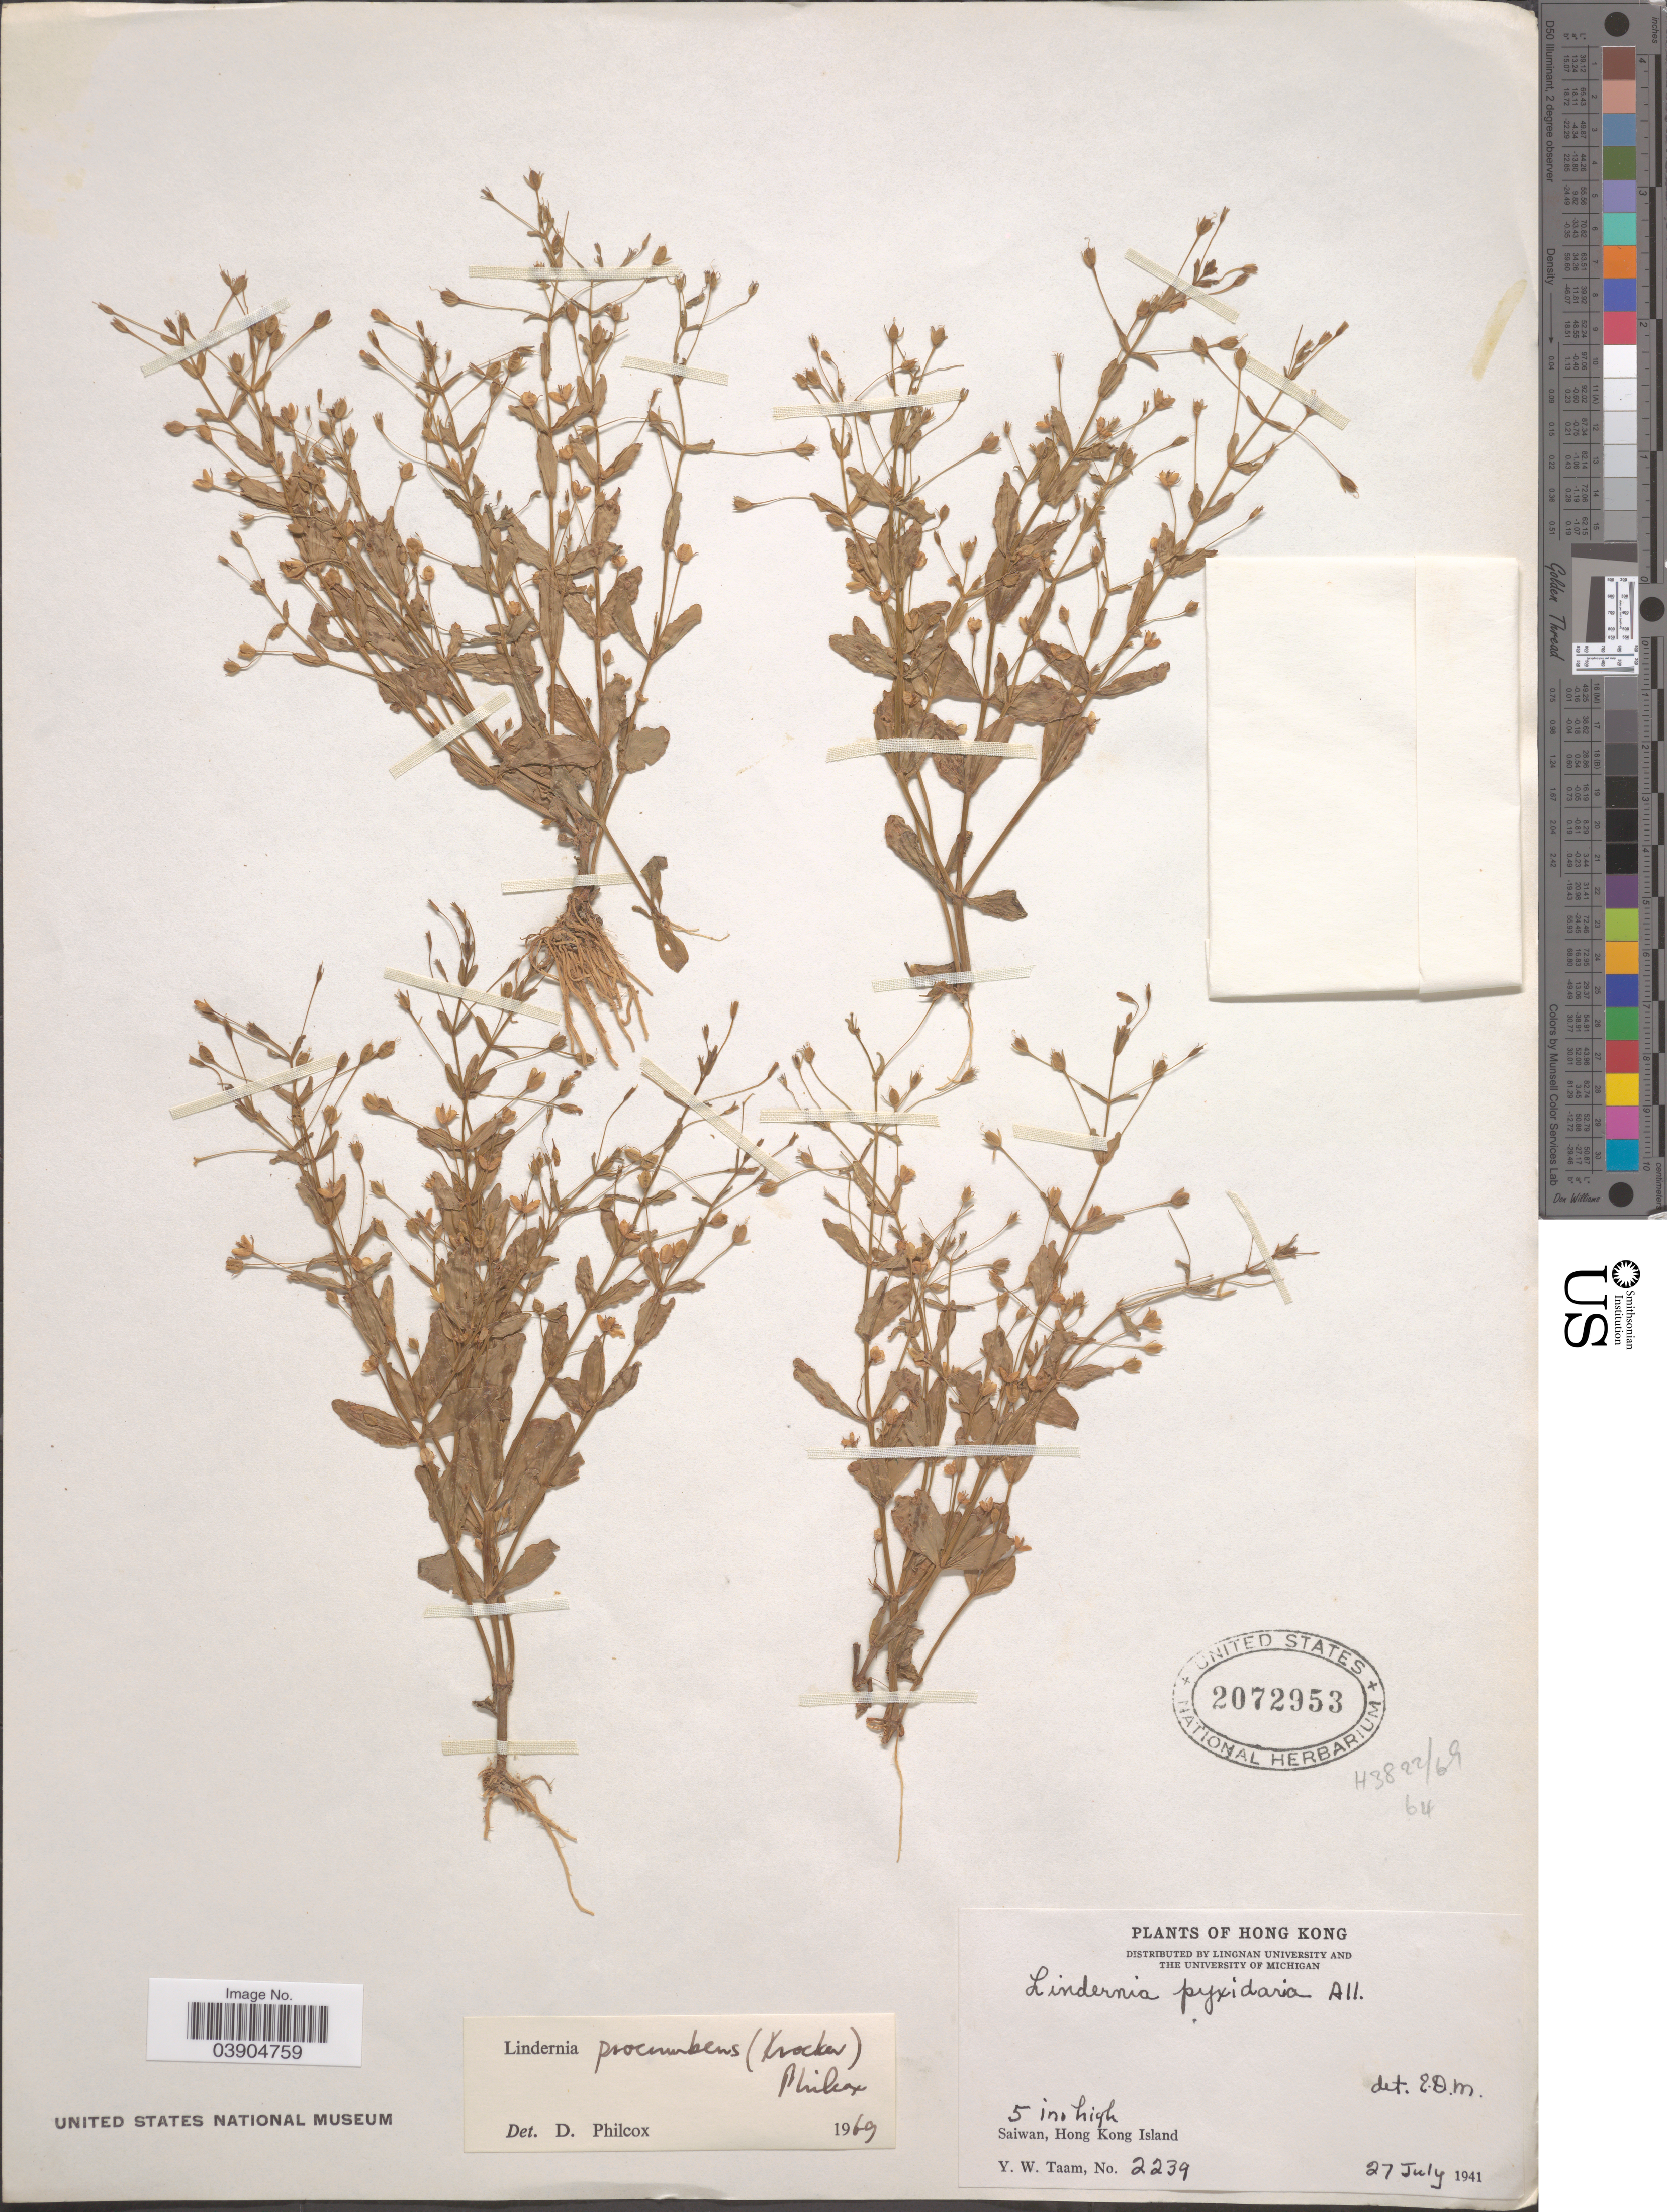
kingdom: Plantae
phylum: Tracheophyta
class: Magnoliopsida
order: Lamiales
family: Linderniaceae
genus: Lindernia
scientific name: Lindernia procumbens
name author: (Krock.) Philcox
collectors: Y. W. Taam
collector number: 2239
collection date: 1941-07-27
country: China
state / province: Hong Kong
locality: Saiwan, Hong Kong Island.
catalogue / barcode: US 2072953